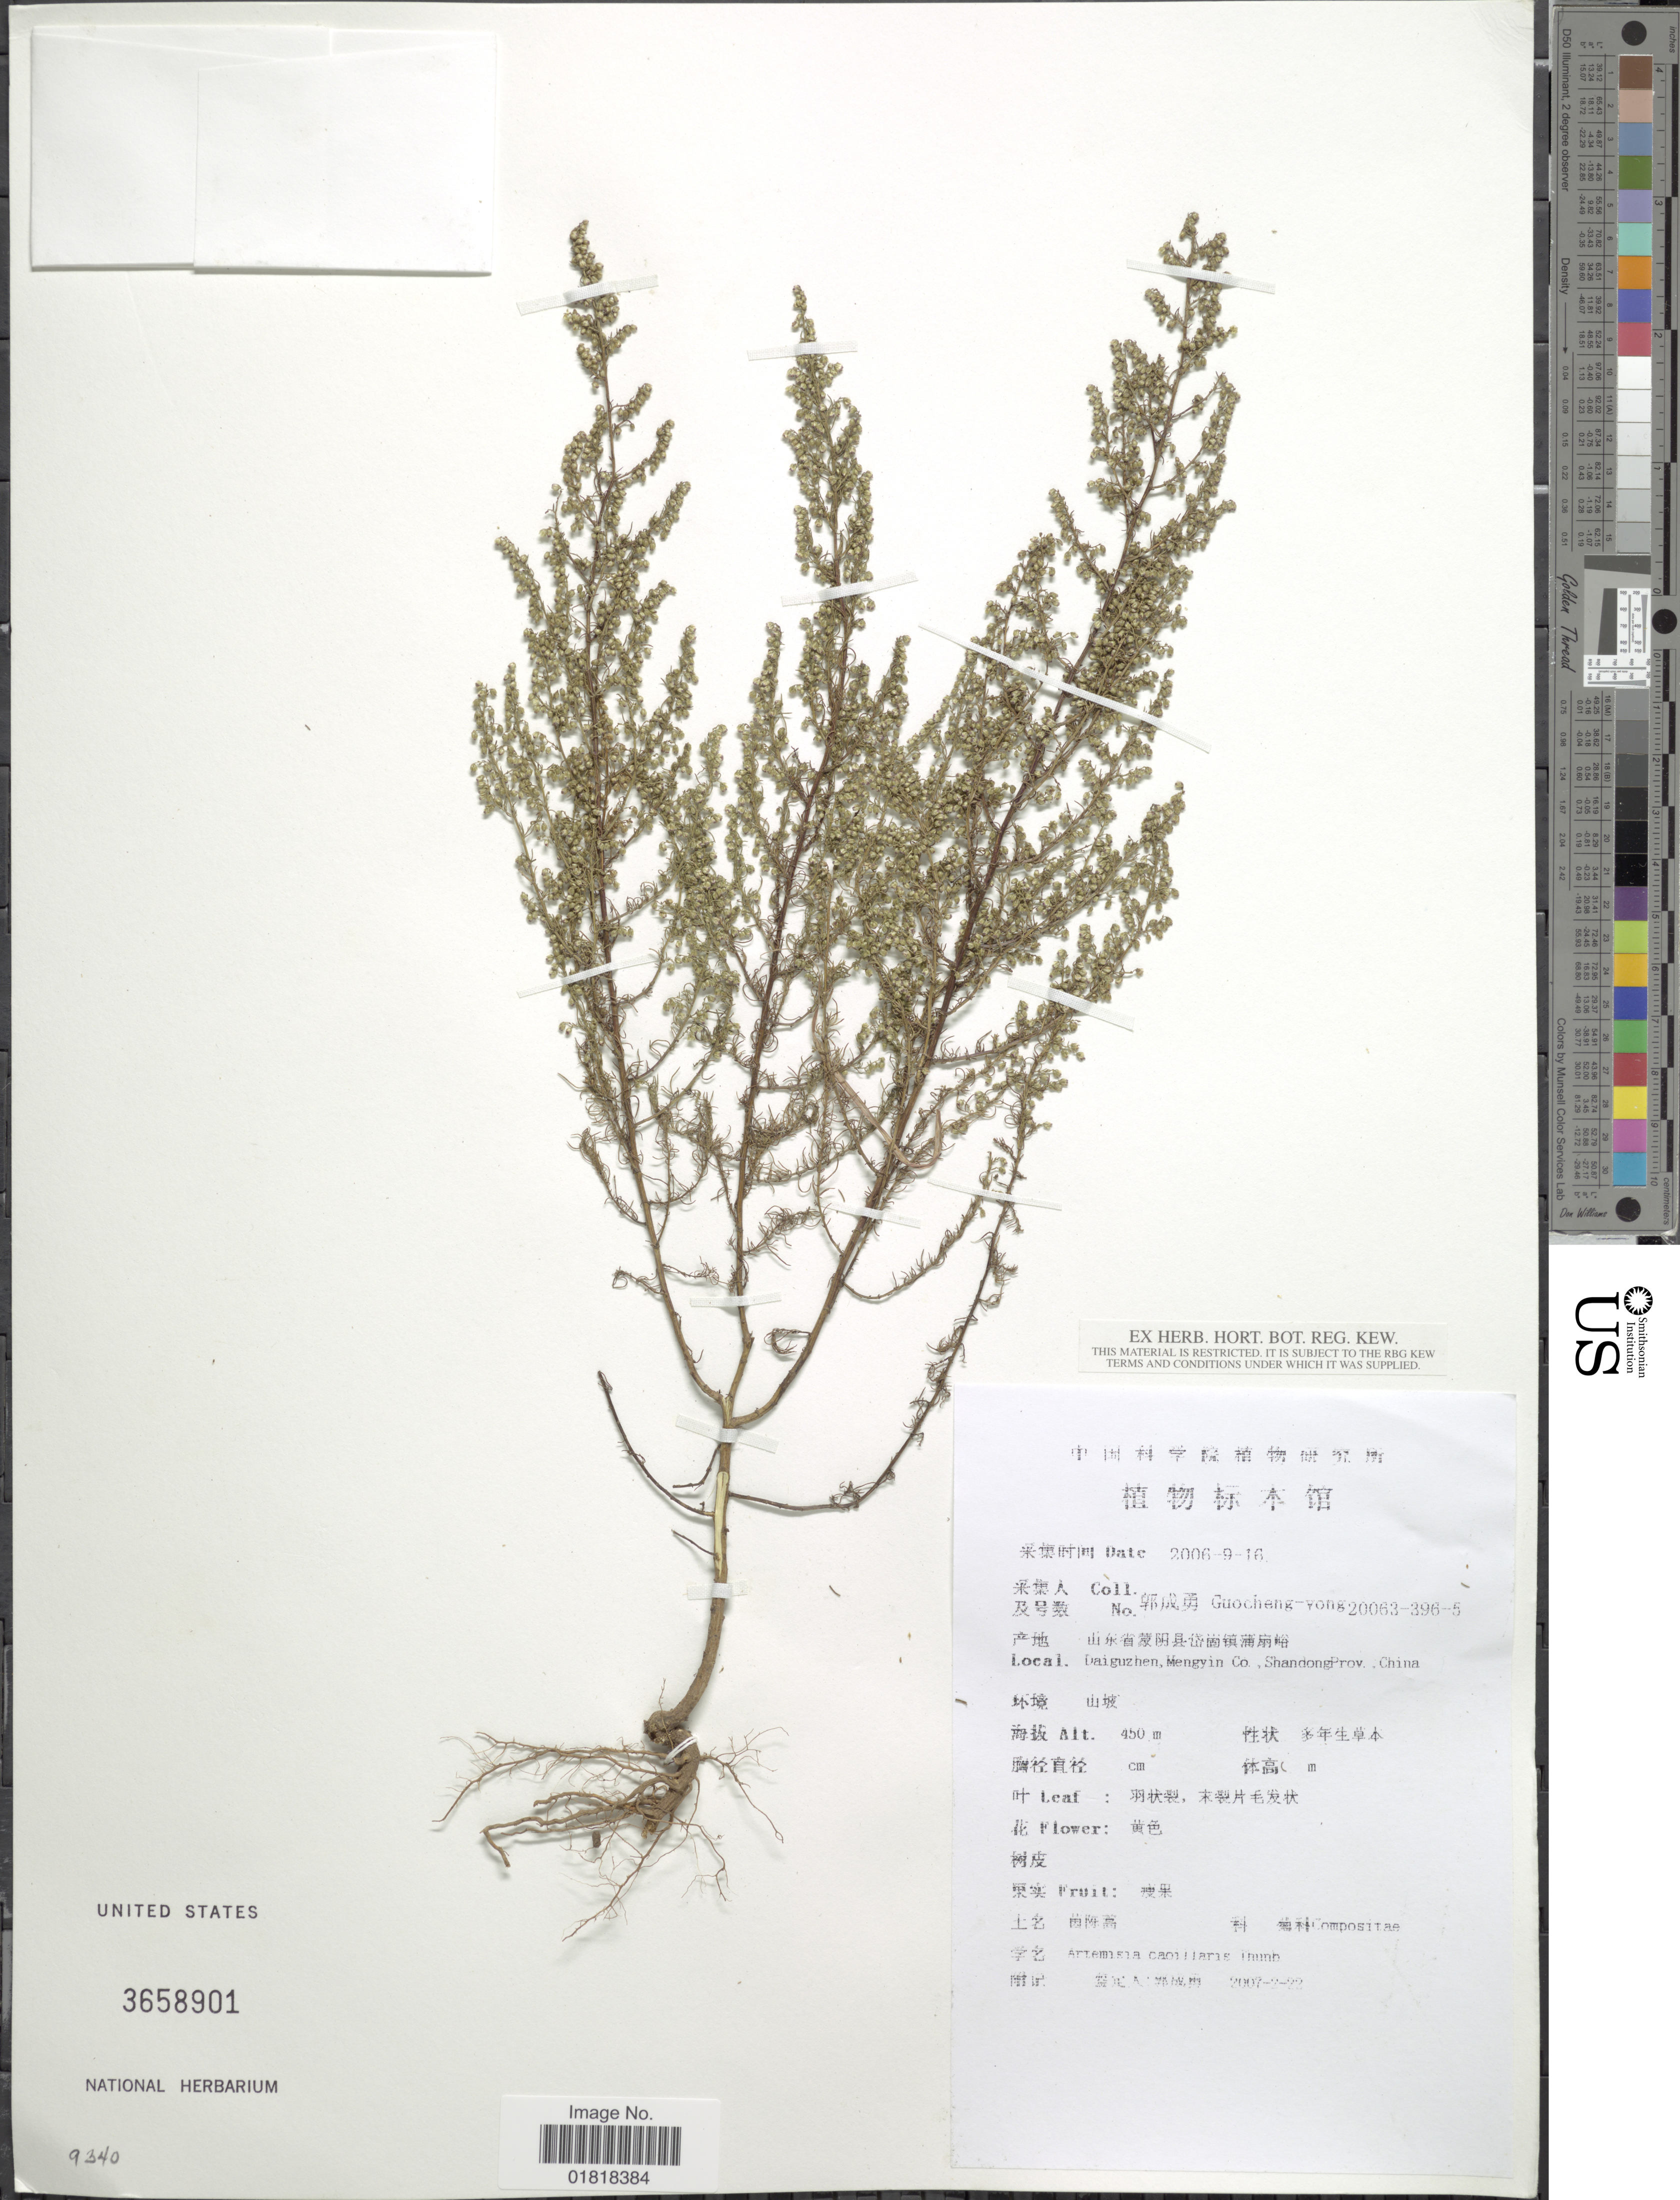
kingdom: Plantae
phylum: Tracheophyta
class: Magnoliopsida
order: Asterales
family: Asteraceae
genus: Artemisia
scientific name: Artemisia capillaris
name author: Thunb.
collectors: Guo cheng-yong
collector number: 20063-396-5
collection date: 2006-09-16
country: China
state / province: Shandong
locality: Daiguzhen, Mengyin Co.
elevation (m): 450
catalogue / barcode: US 3658901